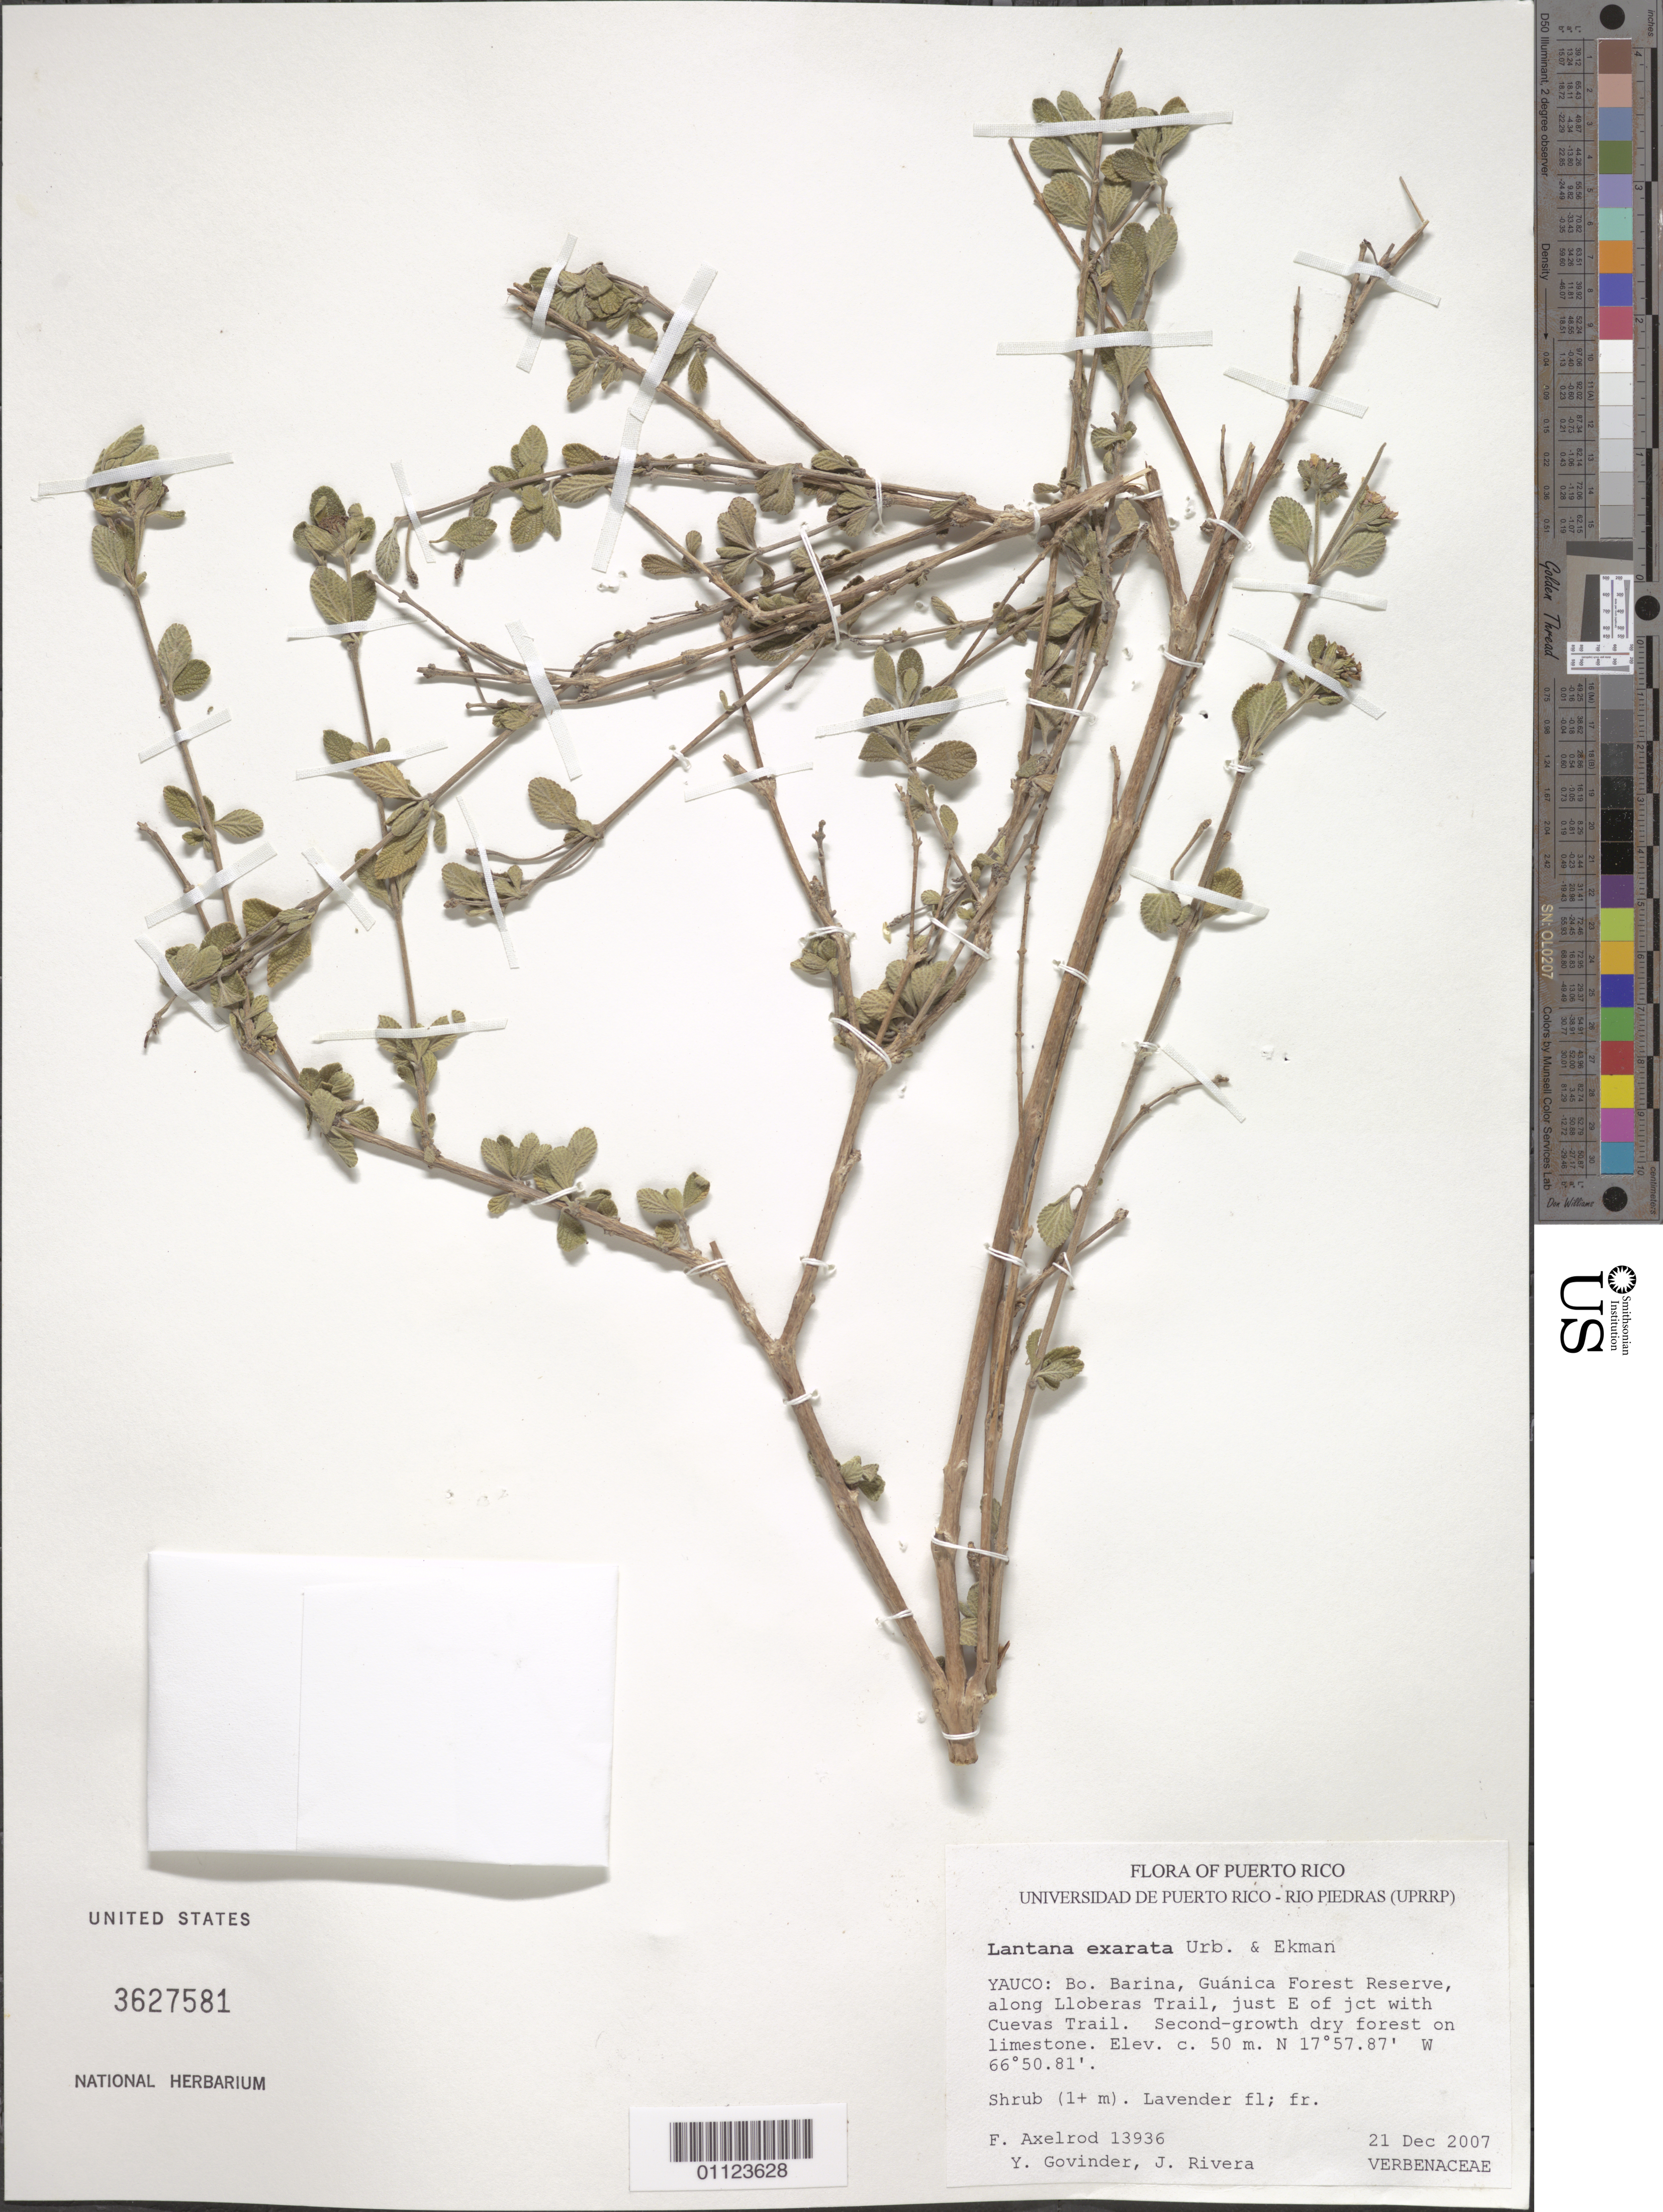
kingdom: Plantae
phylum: Tracheophyta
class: Magnoliopsida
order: Lamiales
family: Verbenaceae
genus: Lantana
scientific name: Lantana exarata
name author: Urb. & Ekman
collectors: F. S. Axelrod, Y. Govinder & J. Rivera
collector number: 13936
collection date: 2007-12-21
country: Puerto Rico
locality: Yauco: Bo. Barina, Guánica Forest Reserve, along Lloberas Trail, just E of jct. with Cuevas Trail.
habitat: Second-growth dry forest on limestone.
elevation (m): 50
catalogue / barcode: US 3627581